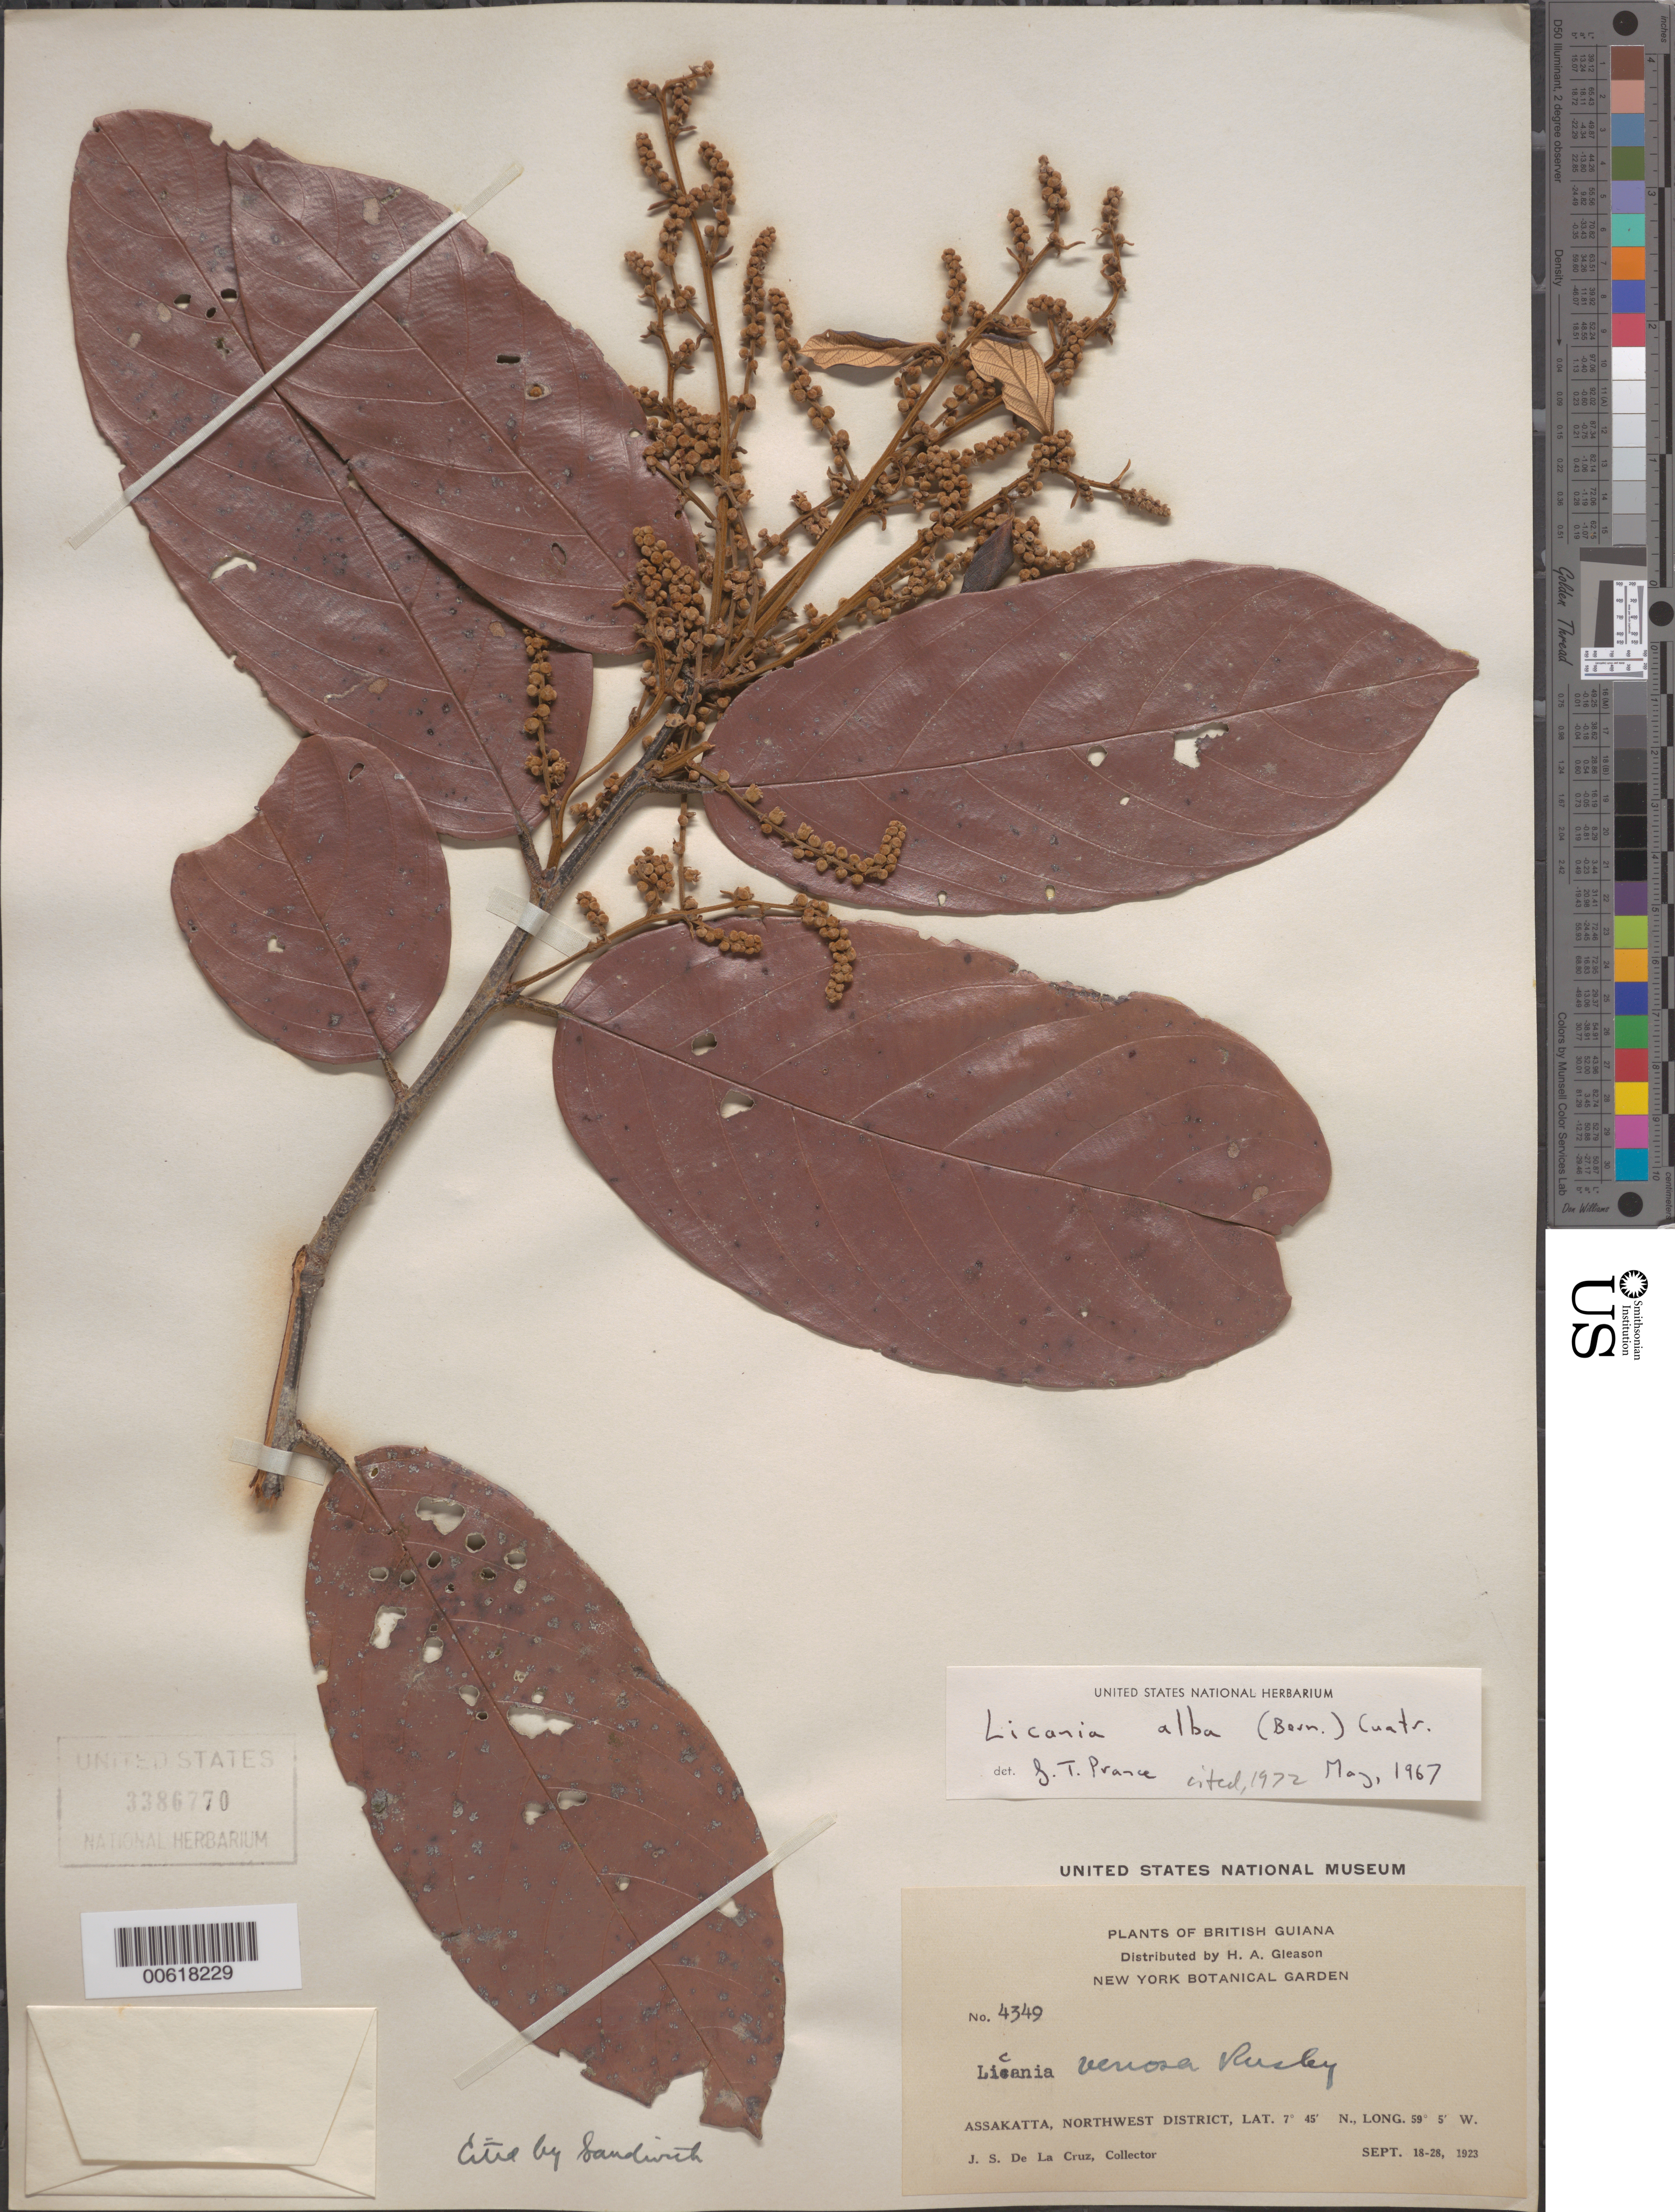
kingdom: Plantae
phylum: Tracheophyta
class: Magnoliopsida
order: Malpighiales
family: Chrysobalanaceae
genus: Licania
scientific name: Licania alba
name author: (Bernoulli) Cuatrec.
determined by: Prance, G. T.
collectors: J. S. de la Cruz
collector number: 4349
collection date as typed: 18-Sep-23 to 28-Sep-23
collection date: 1923-09-18/1923-09-28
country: Guyana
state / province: Barima-Waini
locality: Assakatta, NW District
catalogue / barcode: US 3386770